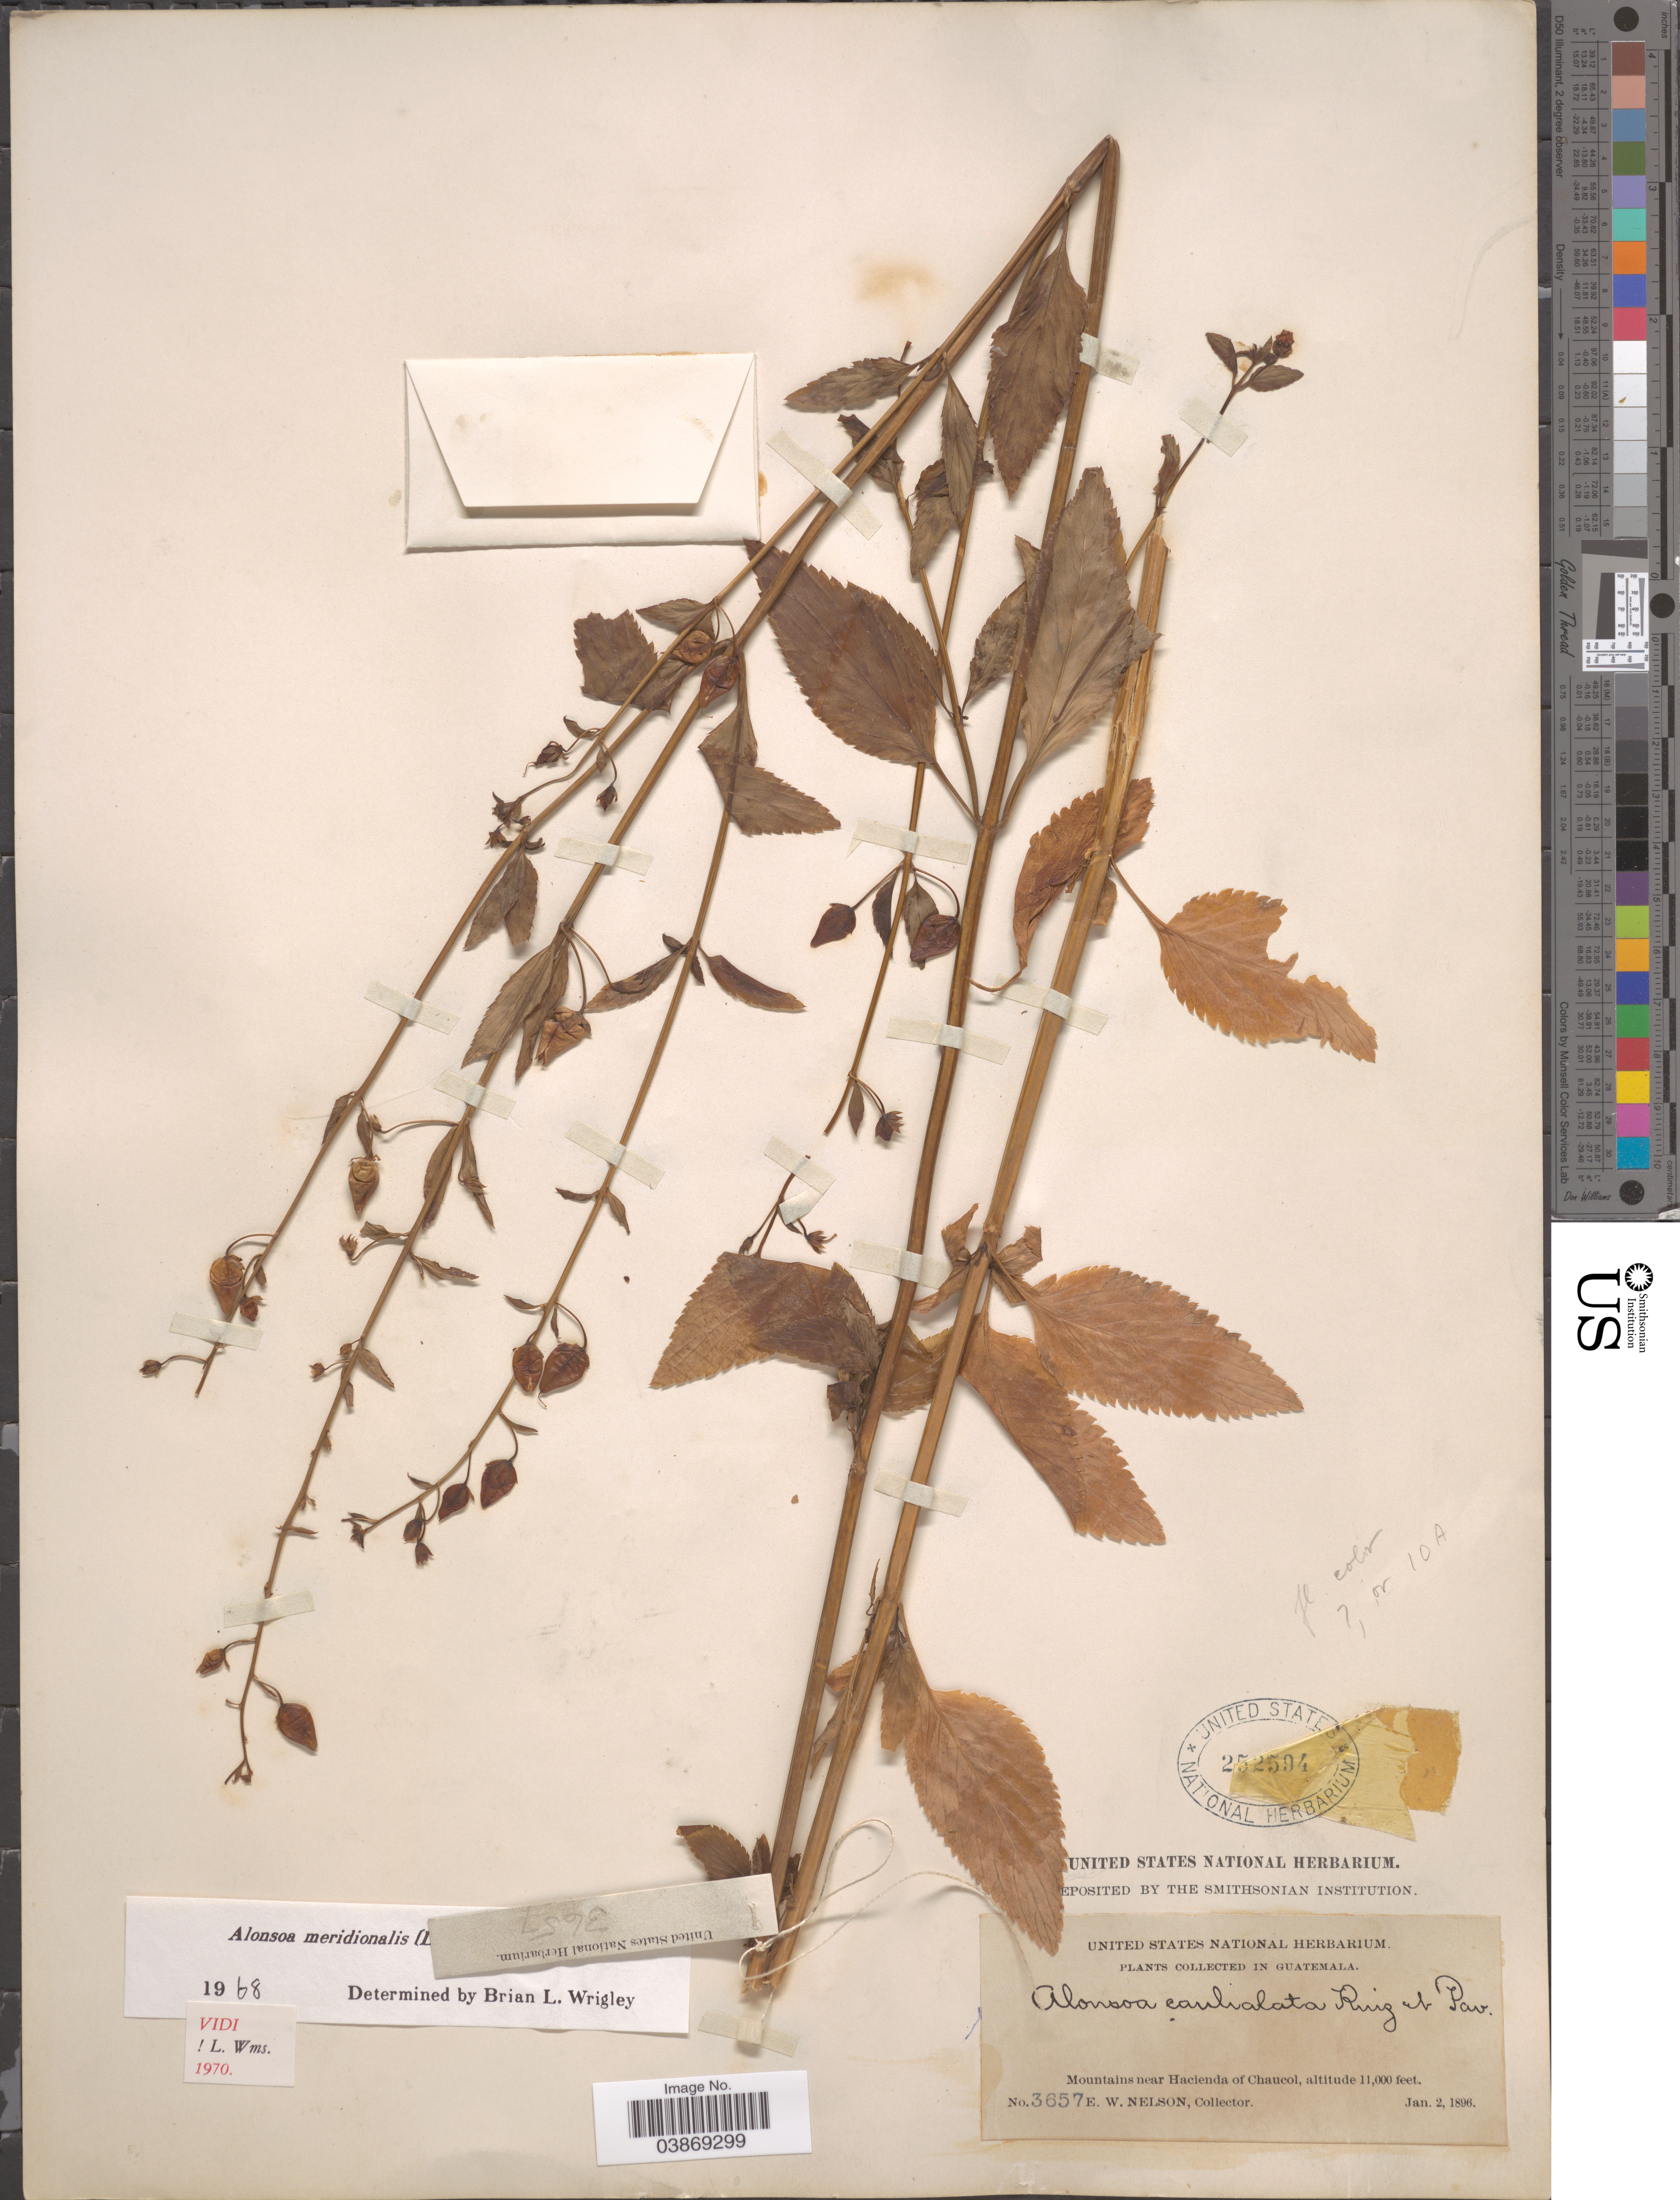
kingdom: Plantae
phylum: Tracheophyta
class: Magnoliopsida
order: Lamiales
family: Scrophulariaceae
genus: Alonsoa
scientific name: Alonsoa meridionalis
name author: (L. f.) Kuntze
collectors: E. W. Nelson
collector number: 3657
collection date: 1896-01-02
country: Guatemala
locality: Mountains near Hacienda of Chaucol.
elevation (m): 3353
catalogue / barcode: US 252594